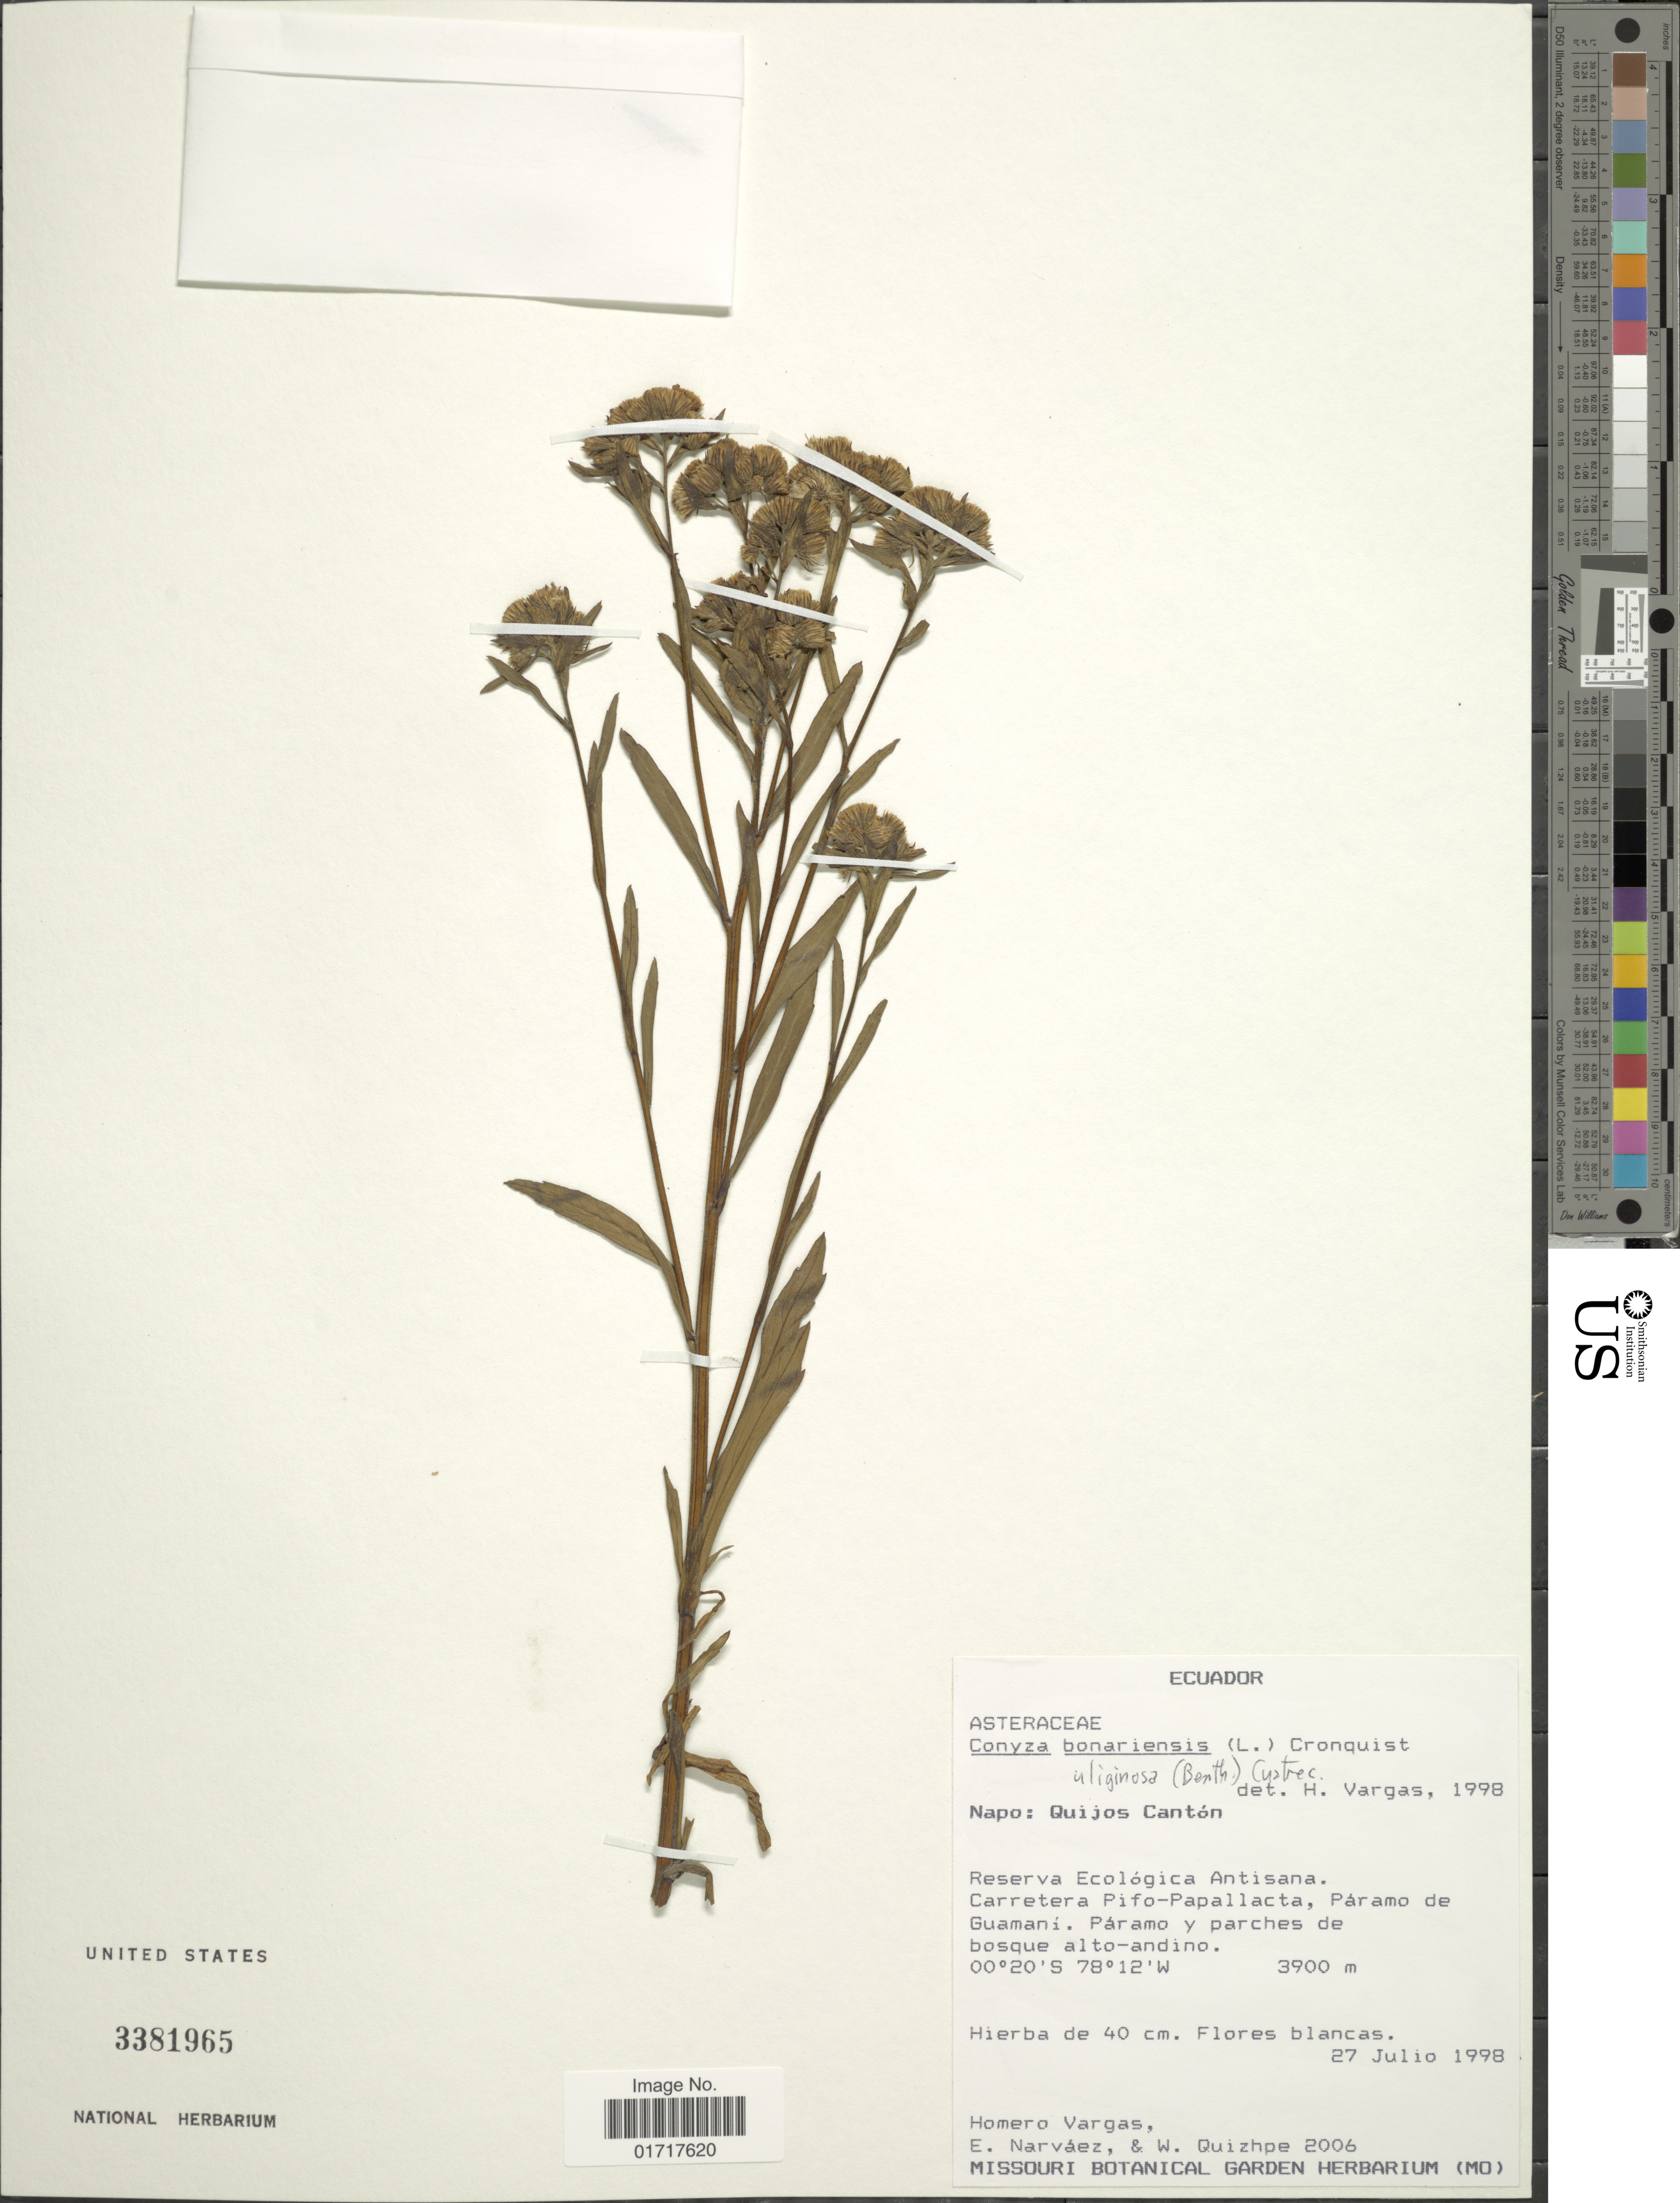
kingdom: Plantae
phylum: Tracheophyta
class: Magnoliopsida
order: Asterales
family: Asteraceae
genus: Conyza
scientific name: Conyza uliginosa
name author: (Benth.) Cuatrec.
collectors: H. Vargas, E. Narváez & W. Quizhpe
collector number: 2006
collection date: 1998-07-27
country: Ecuador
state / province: Napo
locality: Napo: Quijos Canton, Reserva Ecologica Antisana. Carretera Pifo-Pallacta. Paramo de Guamani.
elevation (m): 3900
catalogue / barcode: US 3381965